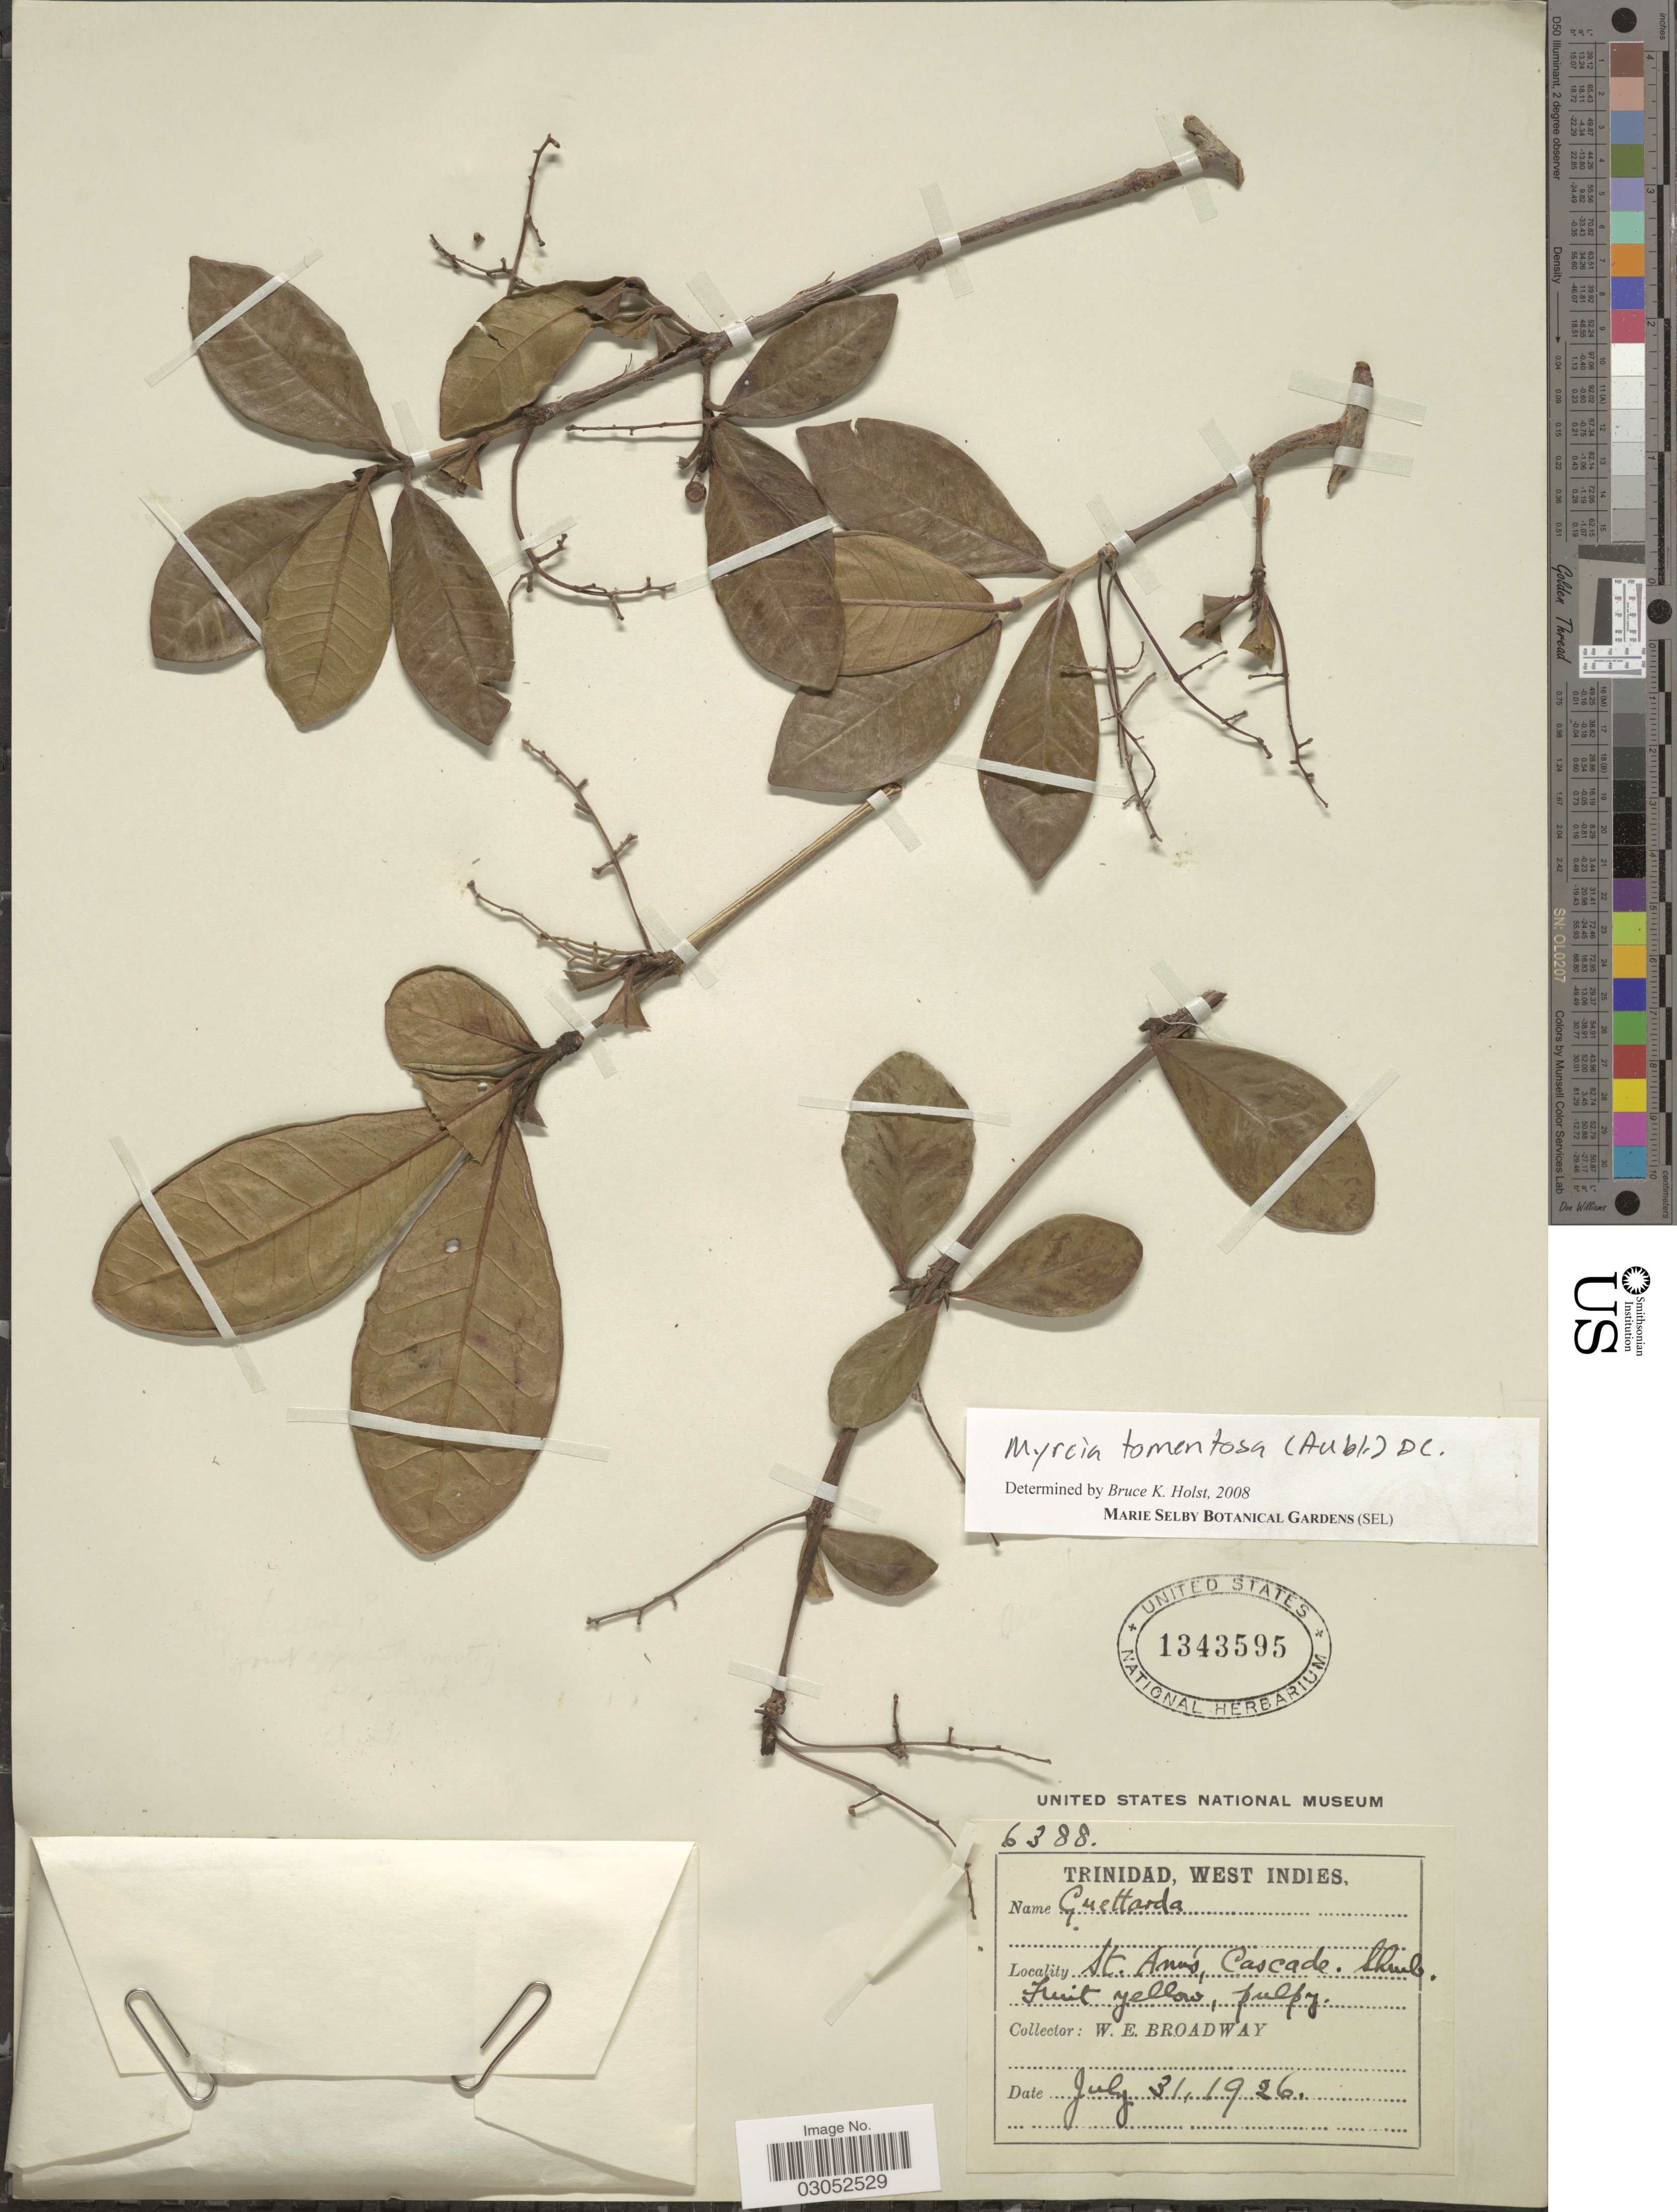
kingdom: Plantae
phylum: Tracheophyta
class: Magnoliopsida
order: Myrtales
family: Myrtaceae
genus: Myrcia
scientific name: Myrcia tomentosa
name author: (Aubl.) DC.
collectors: W. E. Broadway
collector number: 6388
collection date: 1926-07-31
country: Trinidad and Tobago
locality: Trinidad, West Indies. At Anu's, Cascade.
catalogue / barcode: US 1343595